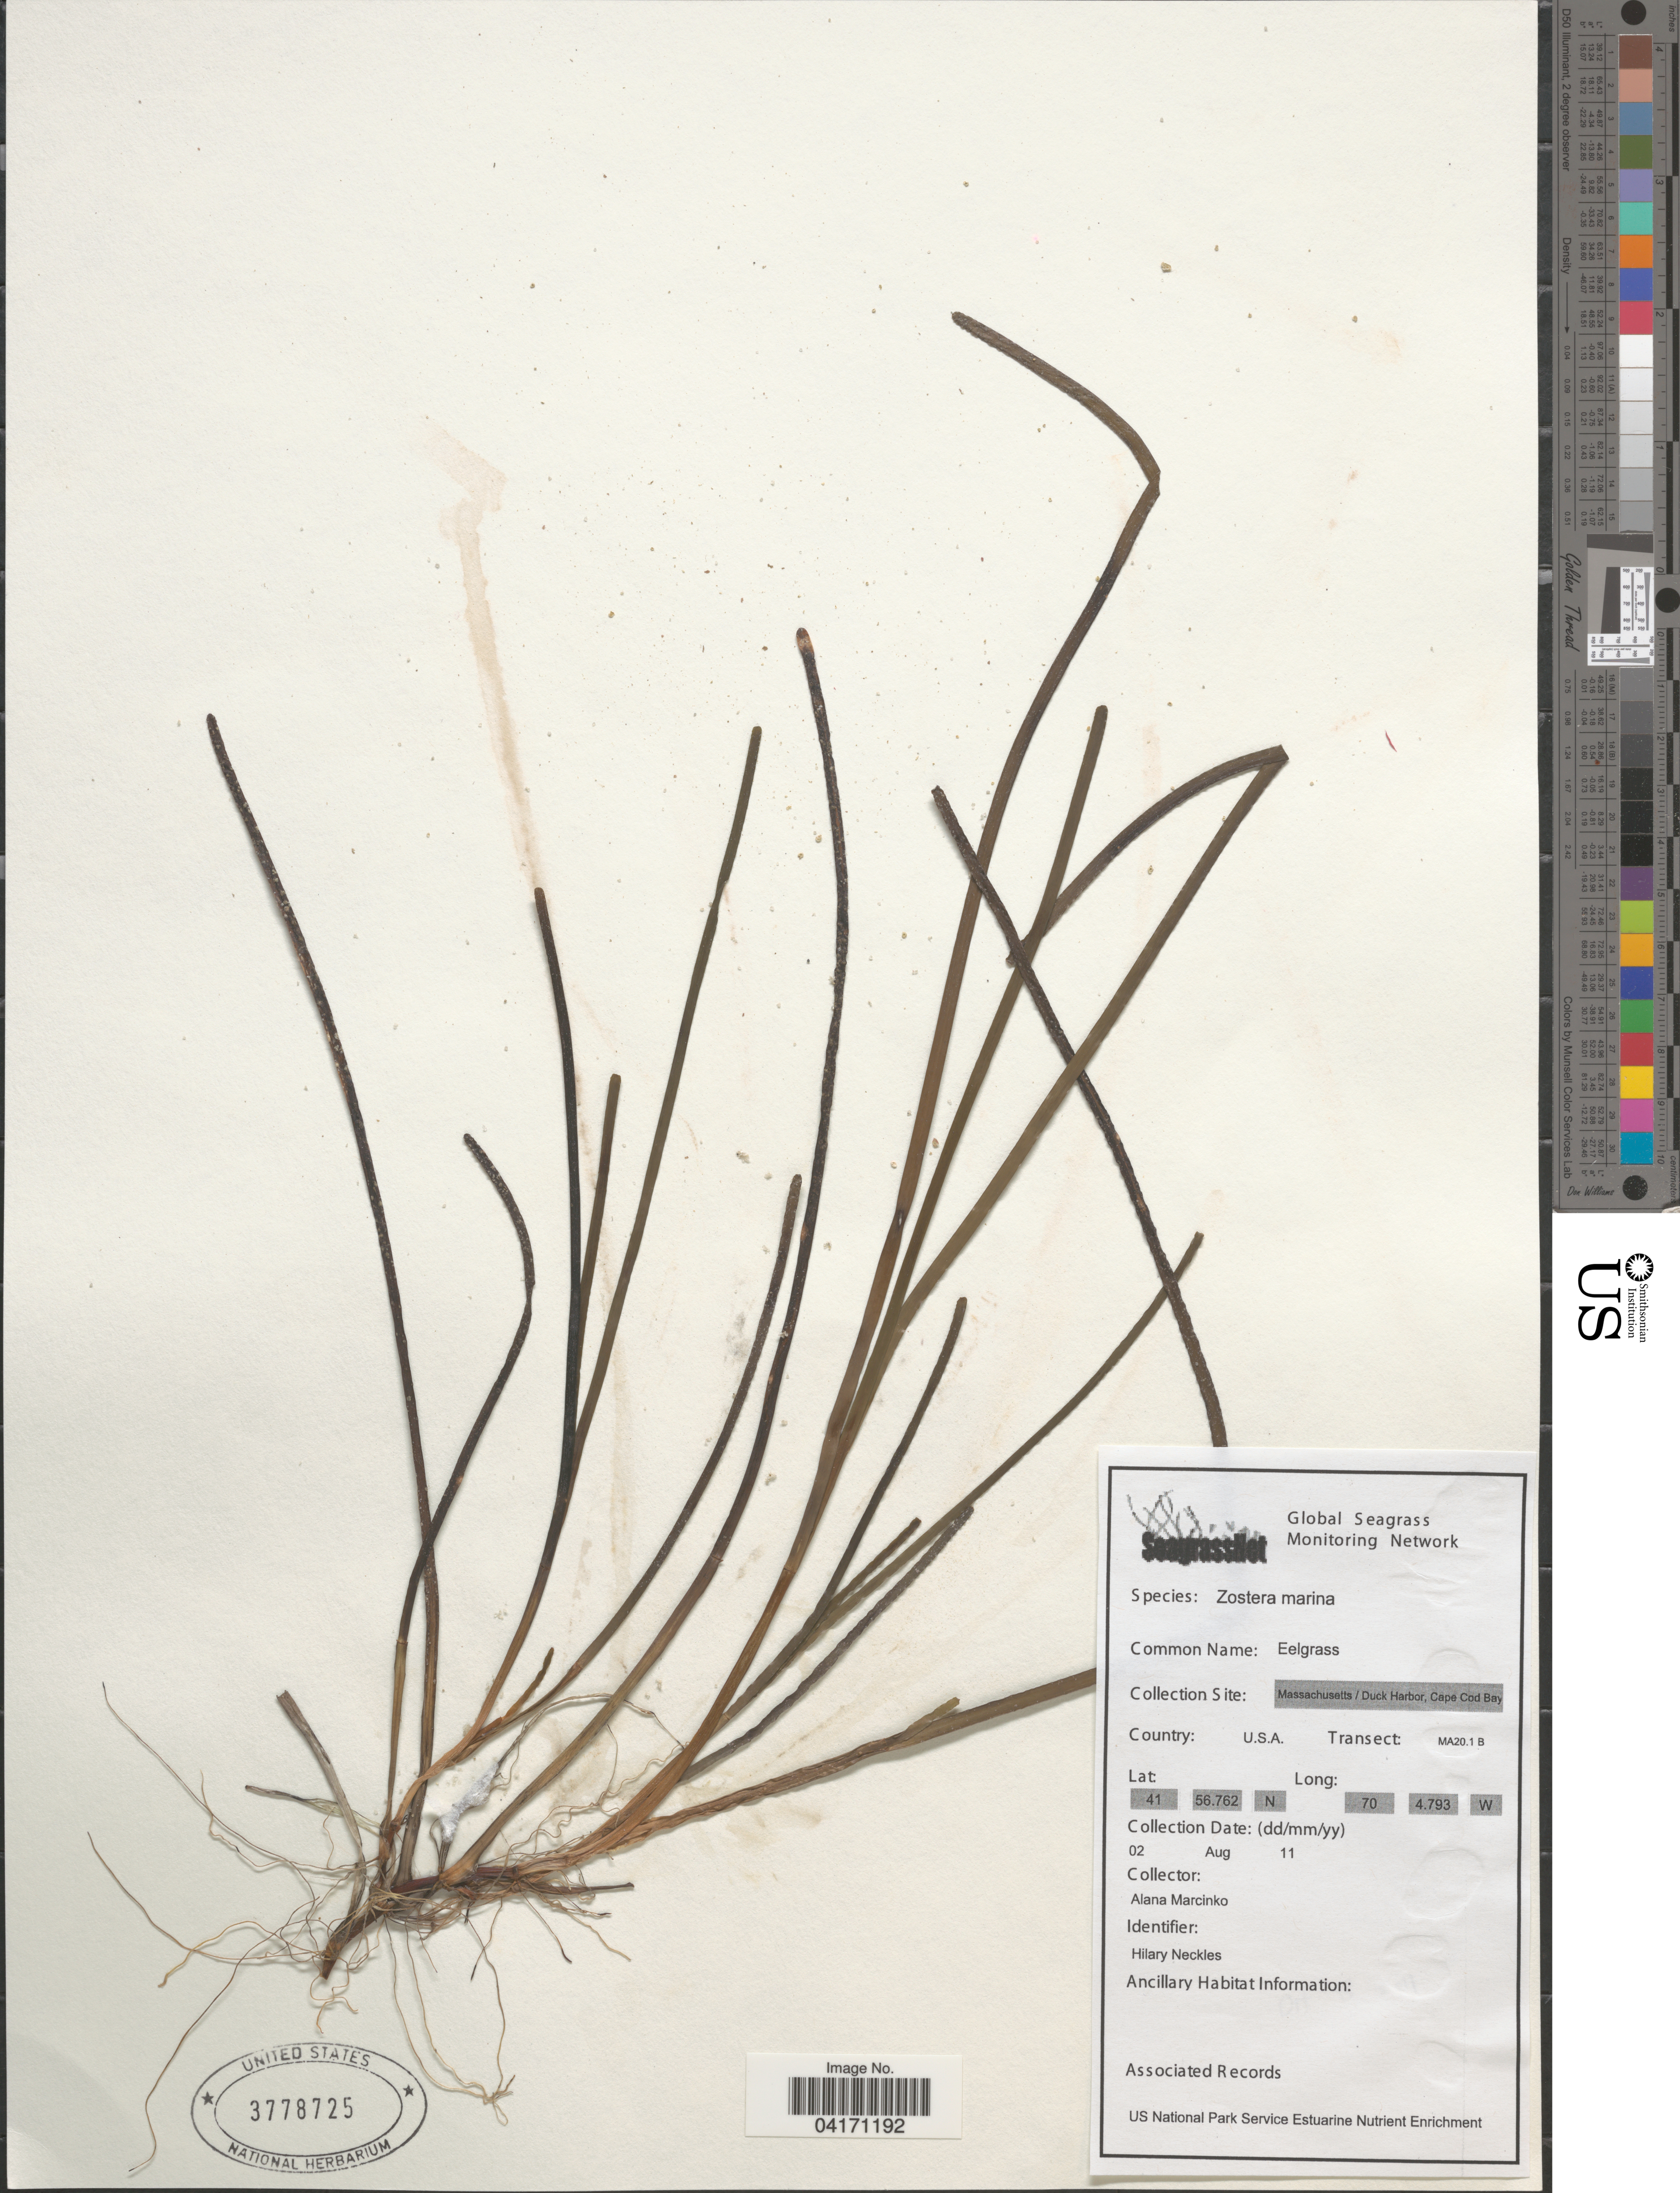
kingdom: Plantae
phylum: Tracheophyta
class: Liliopsida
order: Alismatales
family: Zosteraceae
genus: Zostera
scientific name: Zostera marina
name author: L.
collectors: A. Marcinko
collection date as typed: Transcribed d/m/y: 2/8/11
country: United States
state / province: Massachusetts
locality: Duck Harbor, Cape Cod Bay. Transect: MA20.1 B.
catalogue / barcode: US 3778725